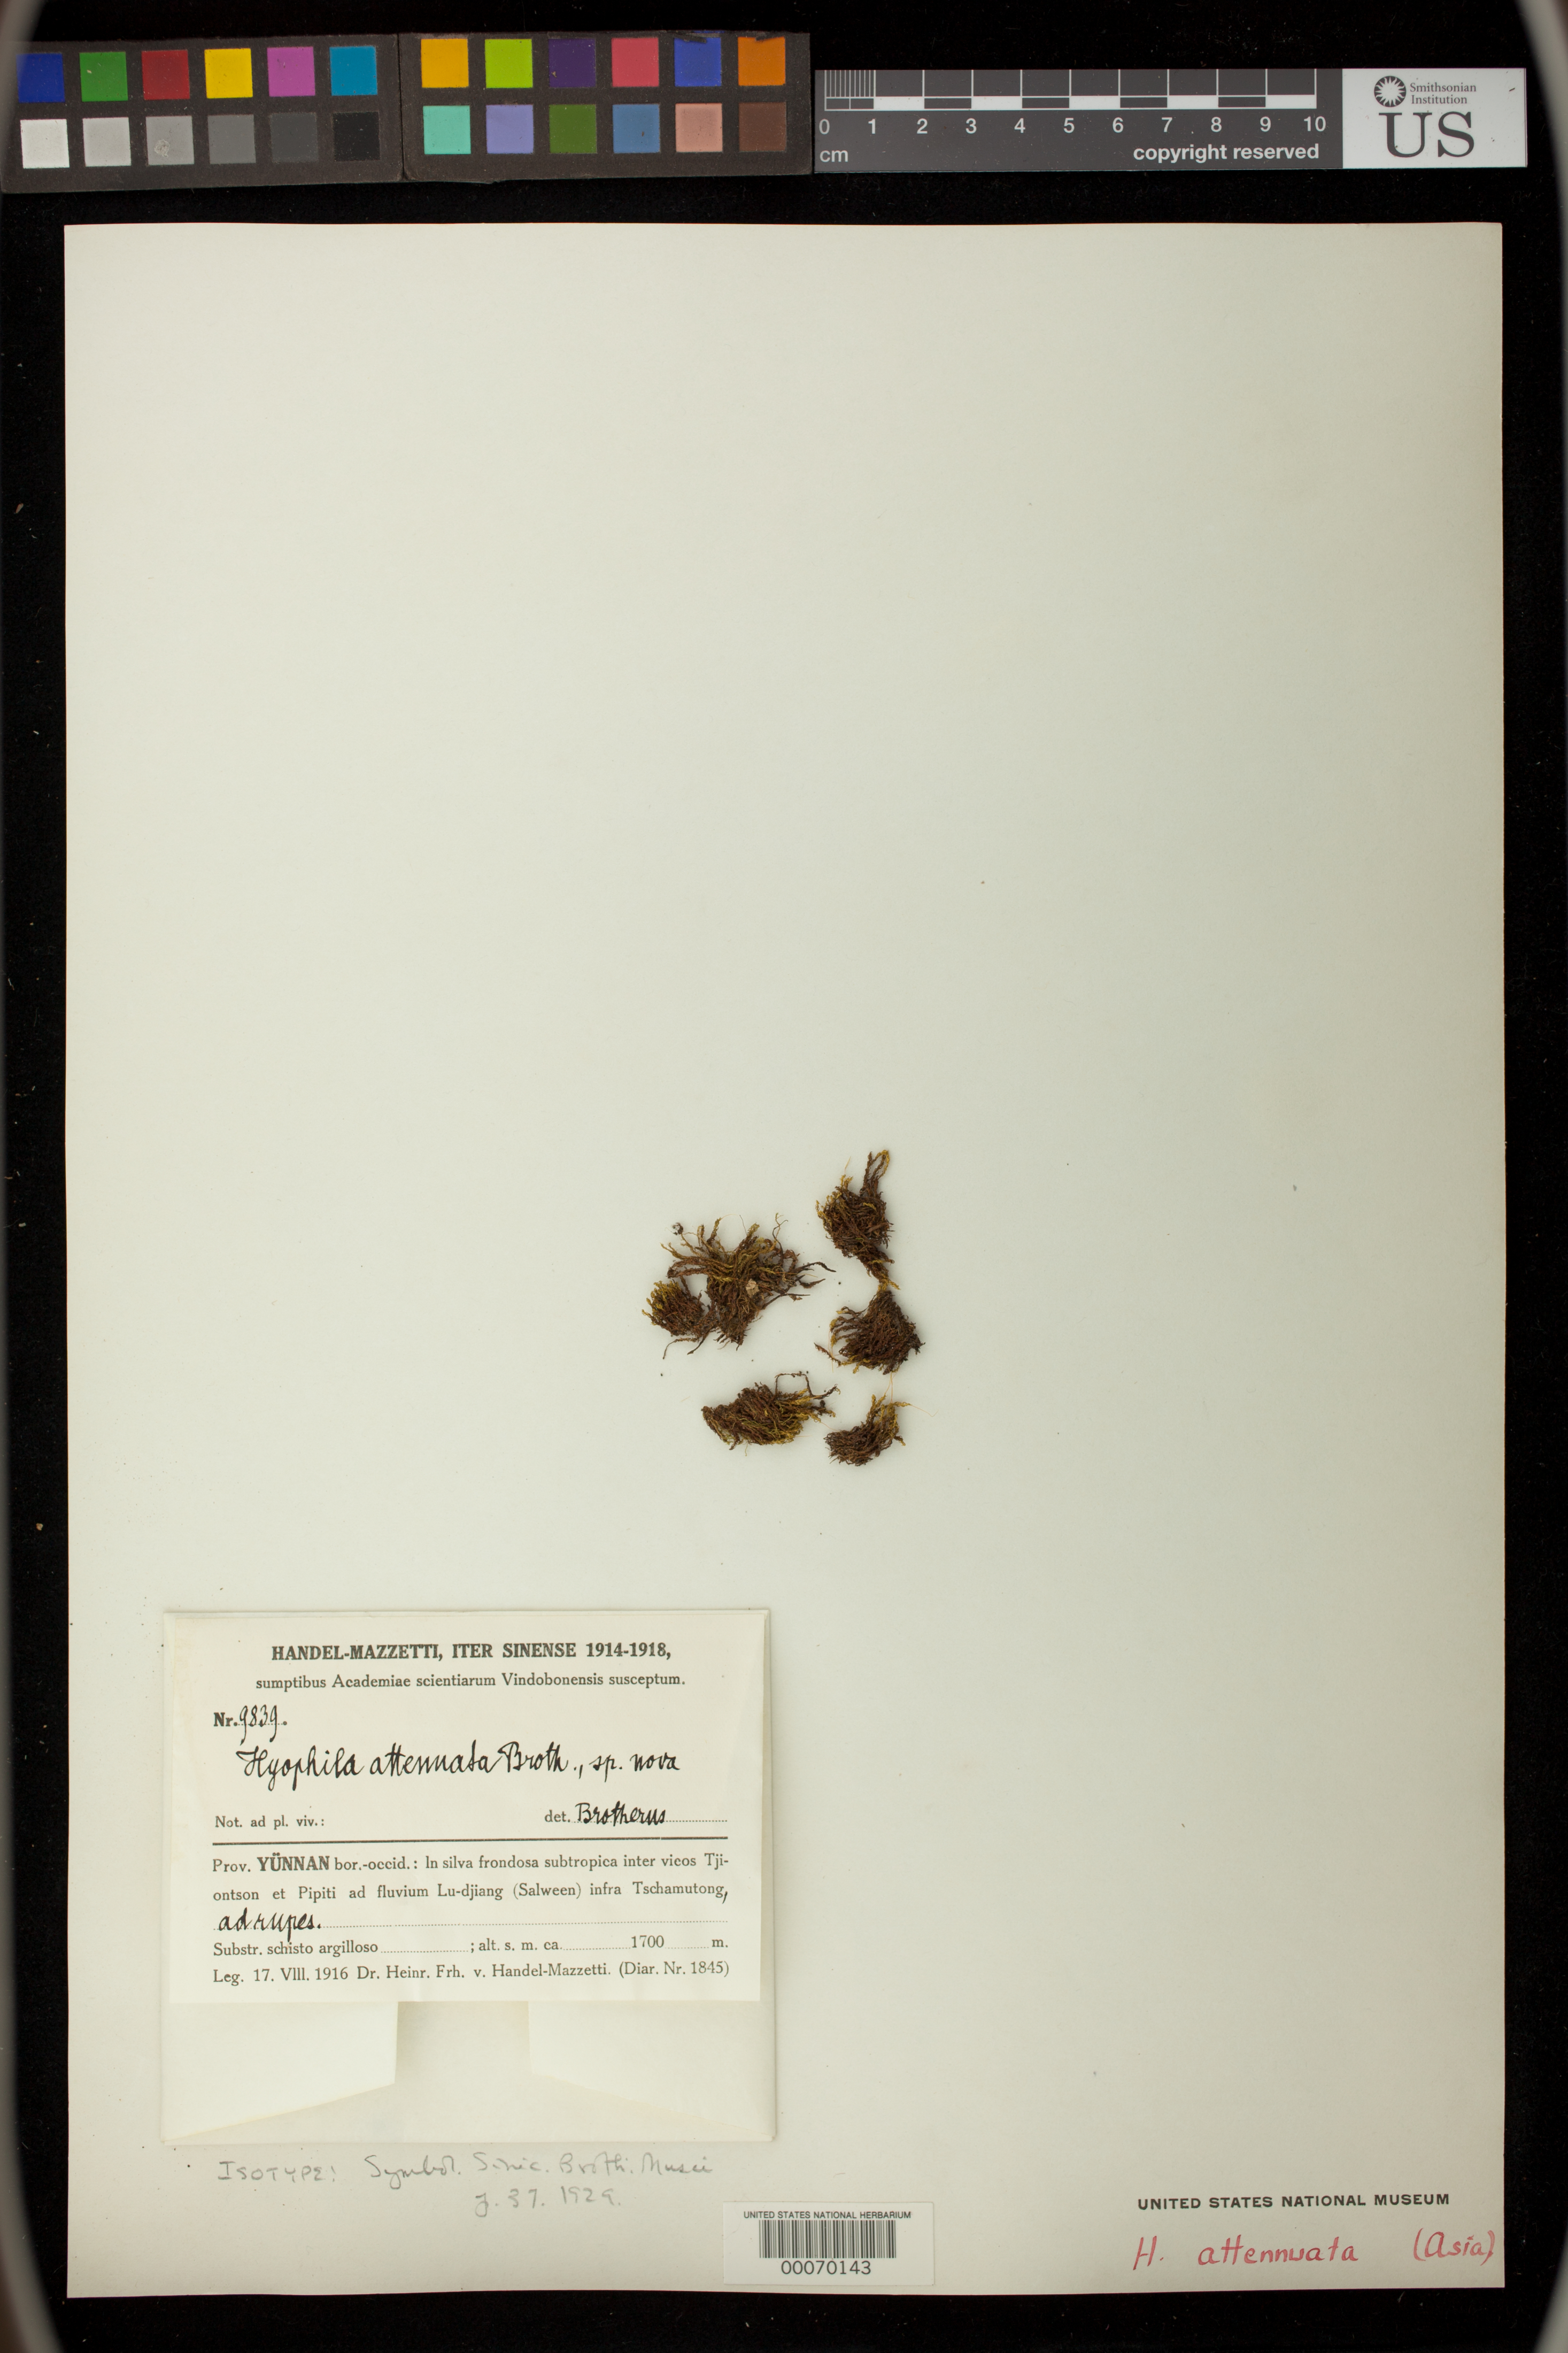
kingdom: Plantae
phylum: Bryophyta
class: Bryopsida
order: Pottiales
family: Pottiaceae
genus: Hyophila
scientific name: Hyophila attenuata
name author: Broth.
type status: Isotype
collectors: H. Handel-Mazzetti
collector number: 9839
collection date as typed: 17 Aug 1916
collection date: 1916-08-17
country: China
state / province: Yunnan